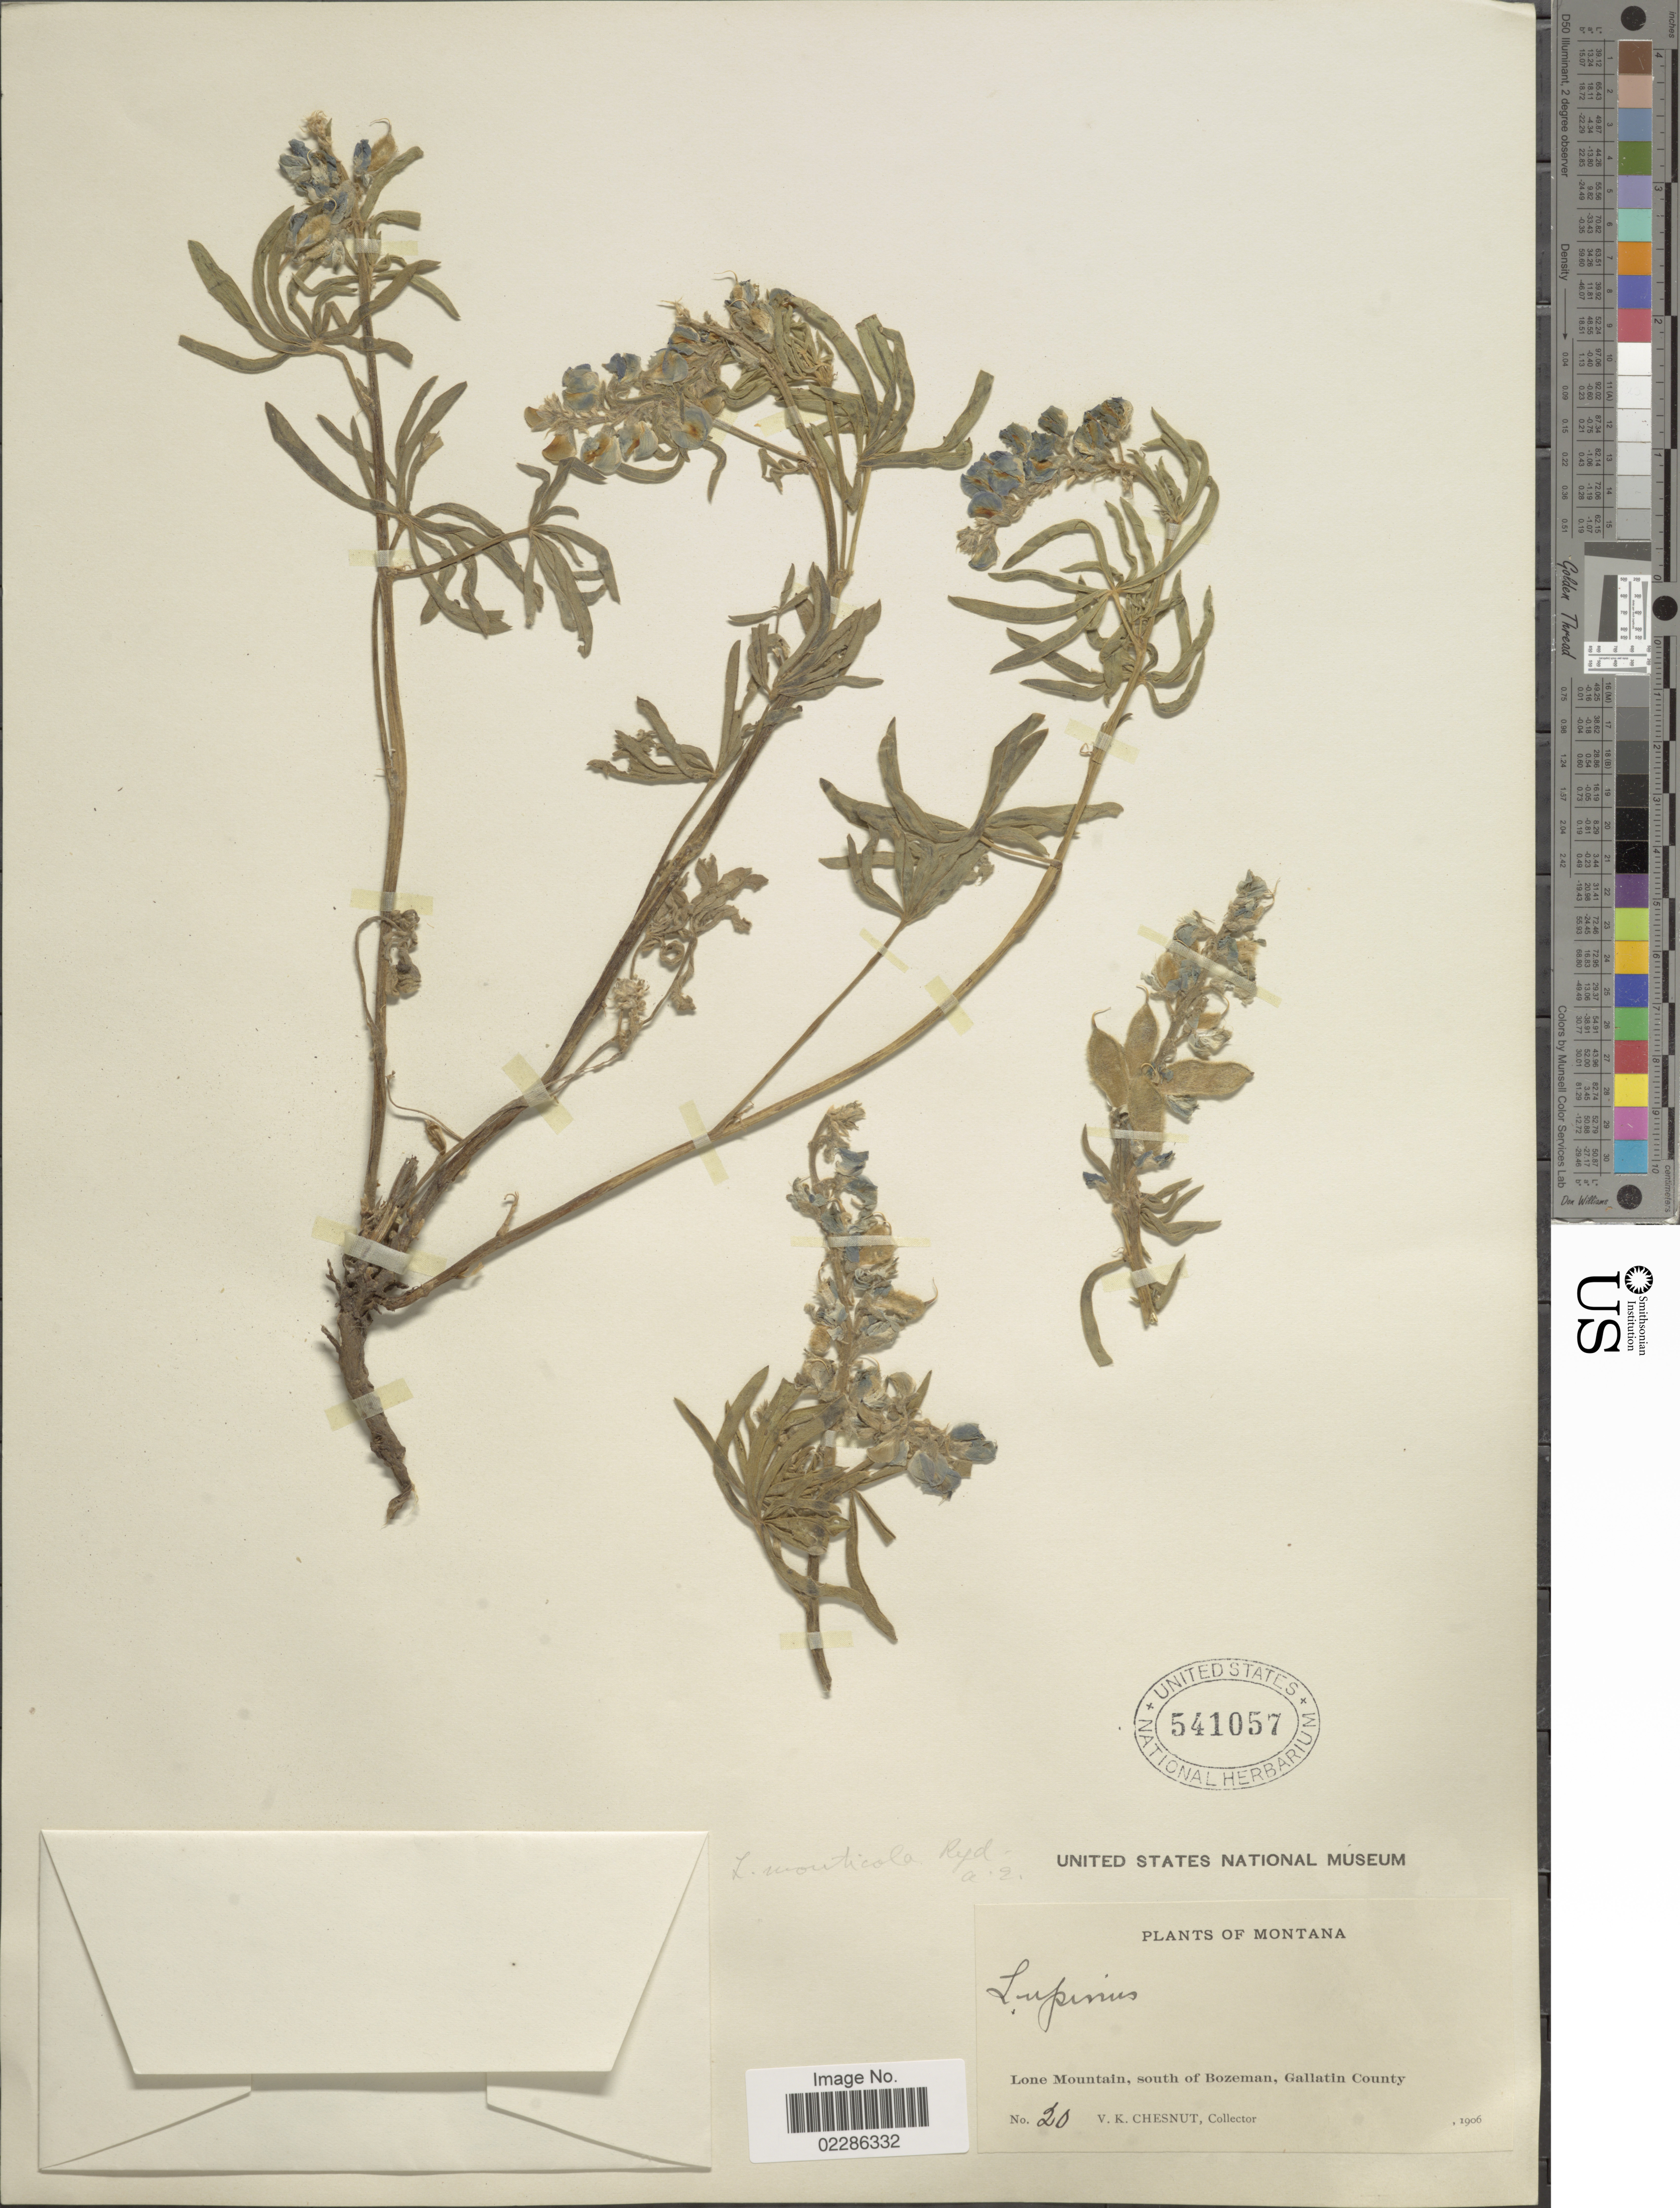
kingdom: Plantae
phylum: Tracheophyta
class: Magnoliopsida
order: Fabales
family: Fabaceae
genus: Lupinus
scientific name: Lupinus monticola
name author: Rydb.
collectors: V. Chesnut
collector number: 20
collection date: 1906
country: United States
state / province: Montana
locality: Lone Mountain, south of Bozeman, Gallatin County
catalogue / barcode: US 541057